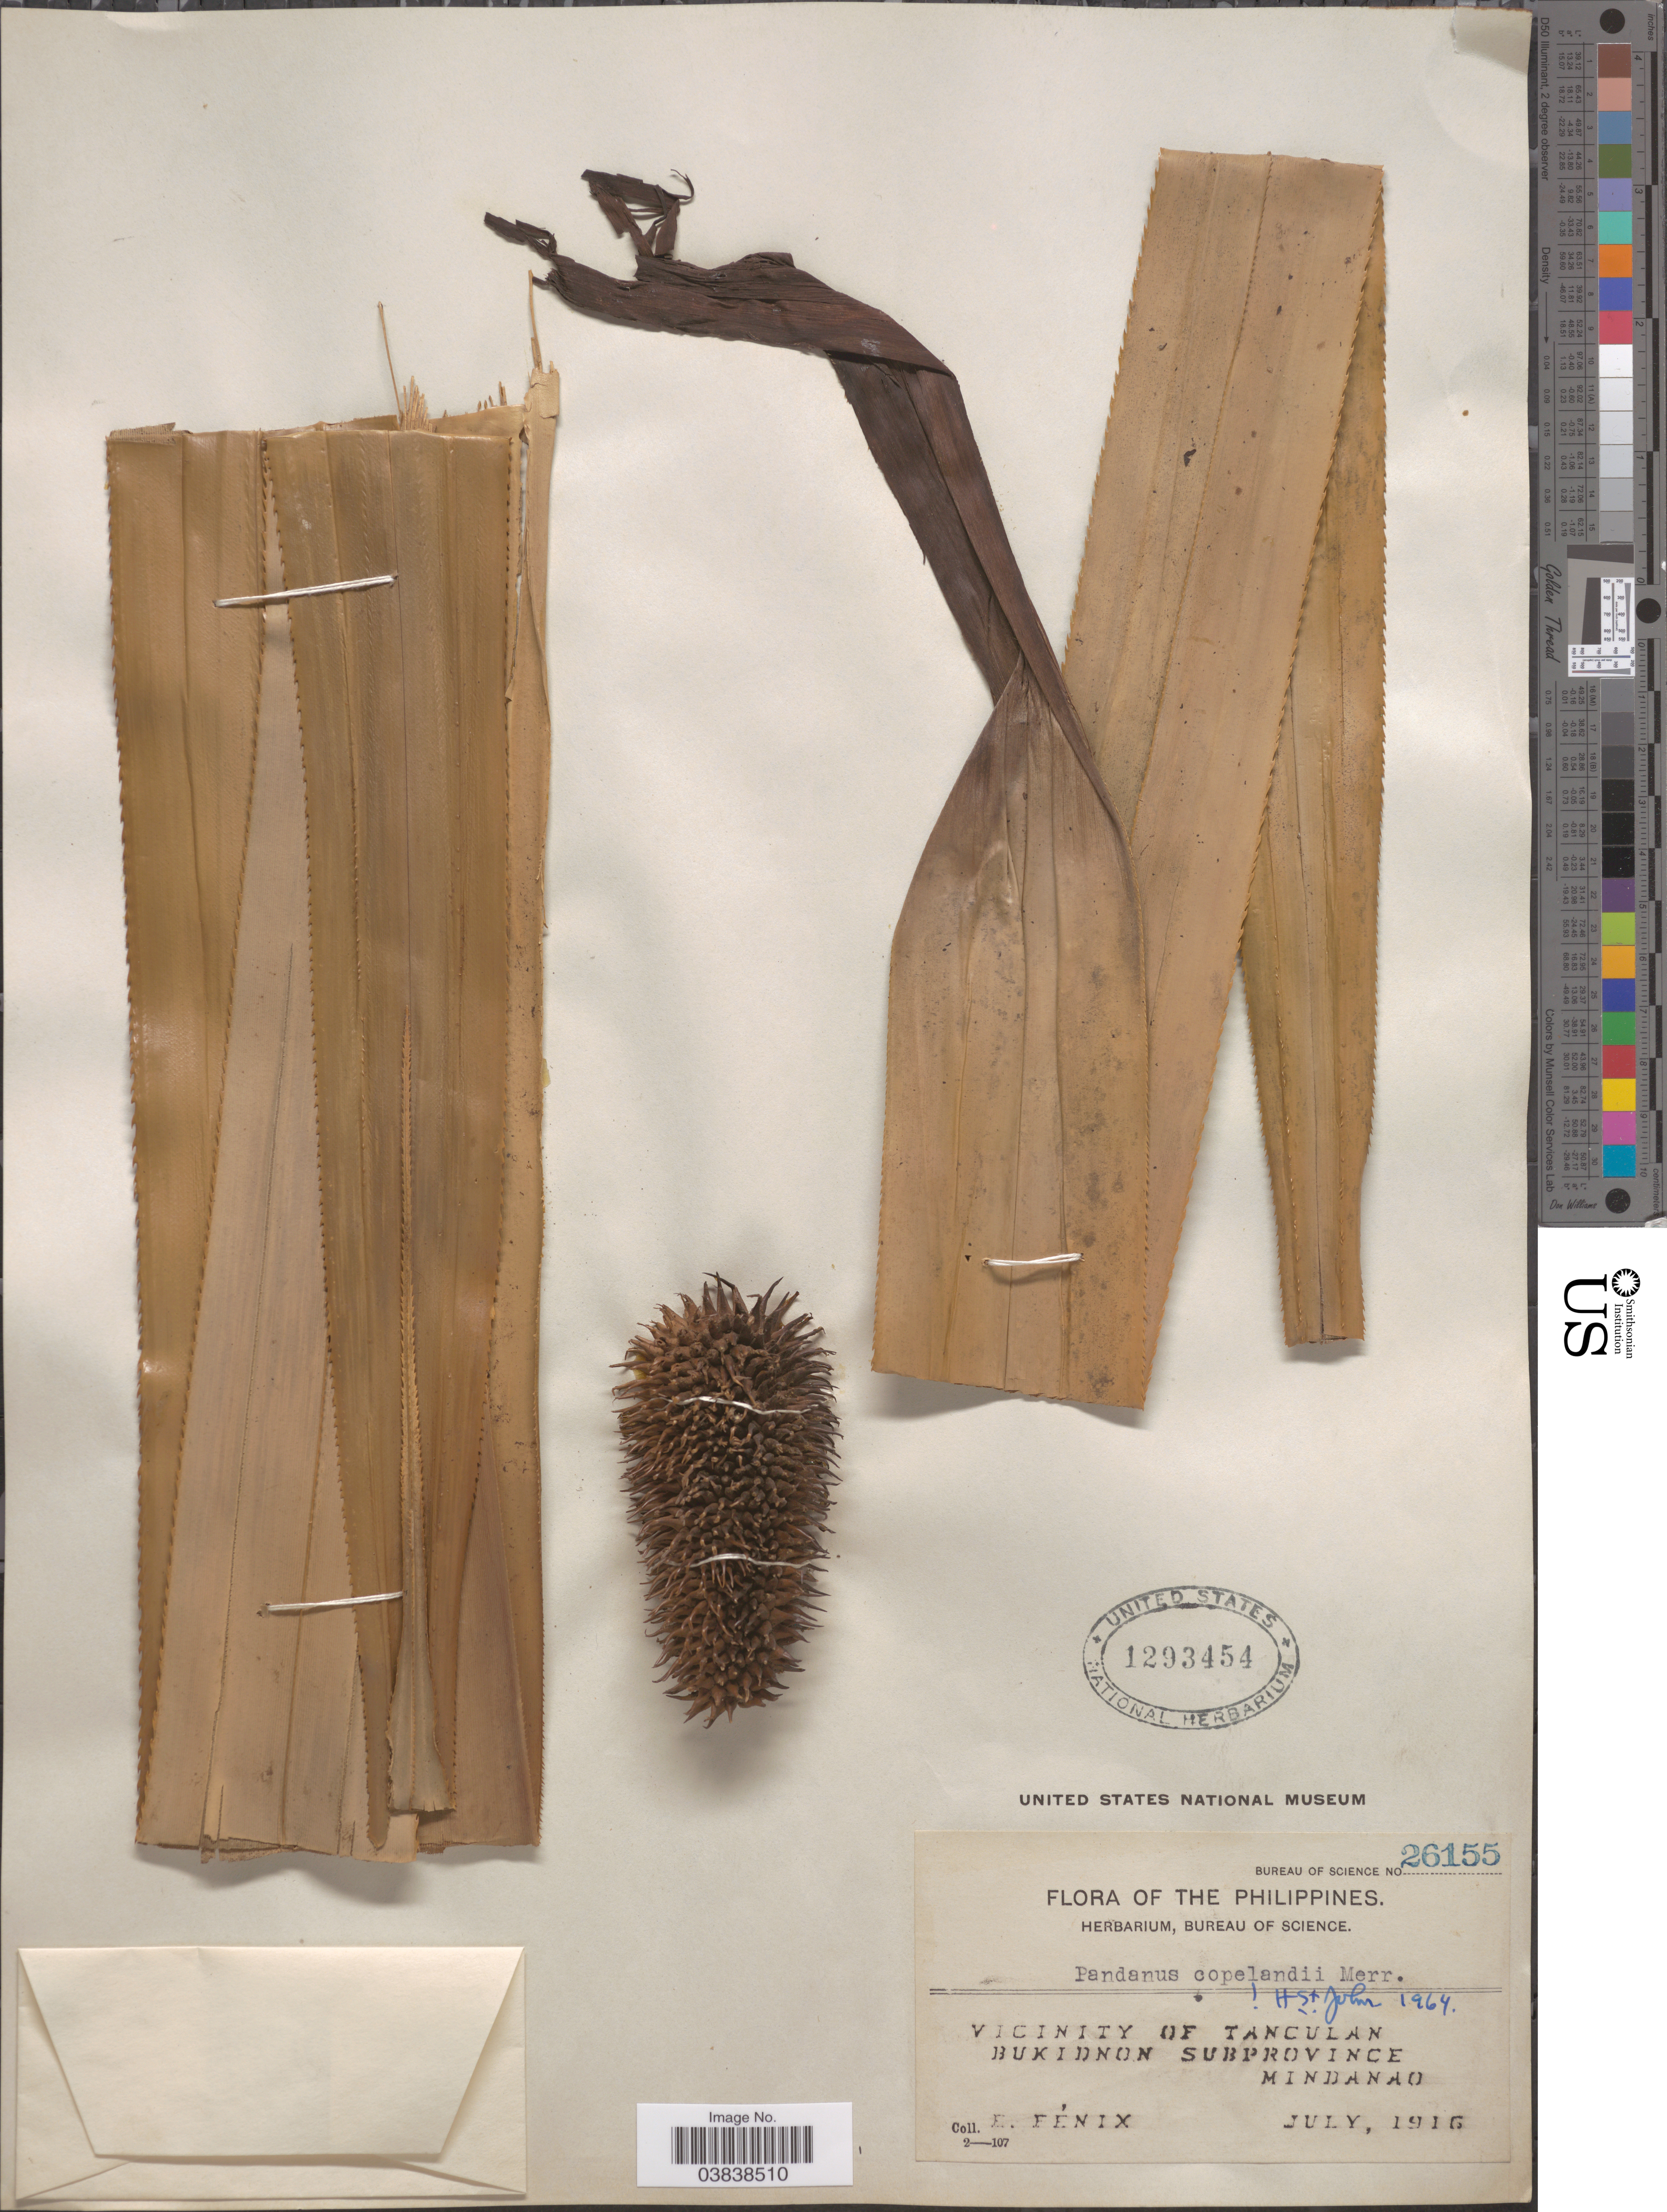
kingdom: Plantae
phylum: Tracheophyta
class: Liliopsida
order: Pandanales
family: Pandanaceae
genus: Pandanus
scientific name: Pandanus copelandii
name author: Merr.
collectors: E. Fénix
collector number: Bureau of Science 26155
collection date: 1916-07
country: Philippines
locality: Vicinity of Tanculan. Bukidnon Subprovince, Mindanao.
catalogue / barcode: US 1293454